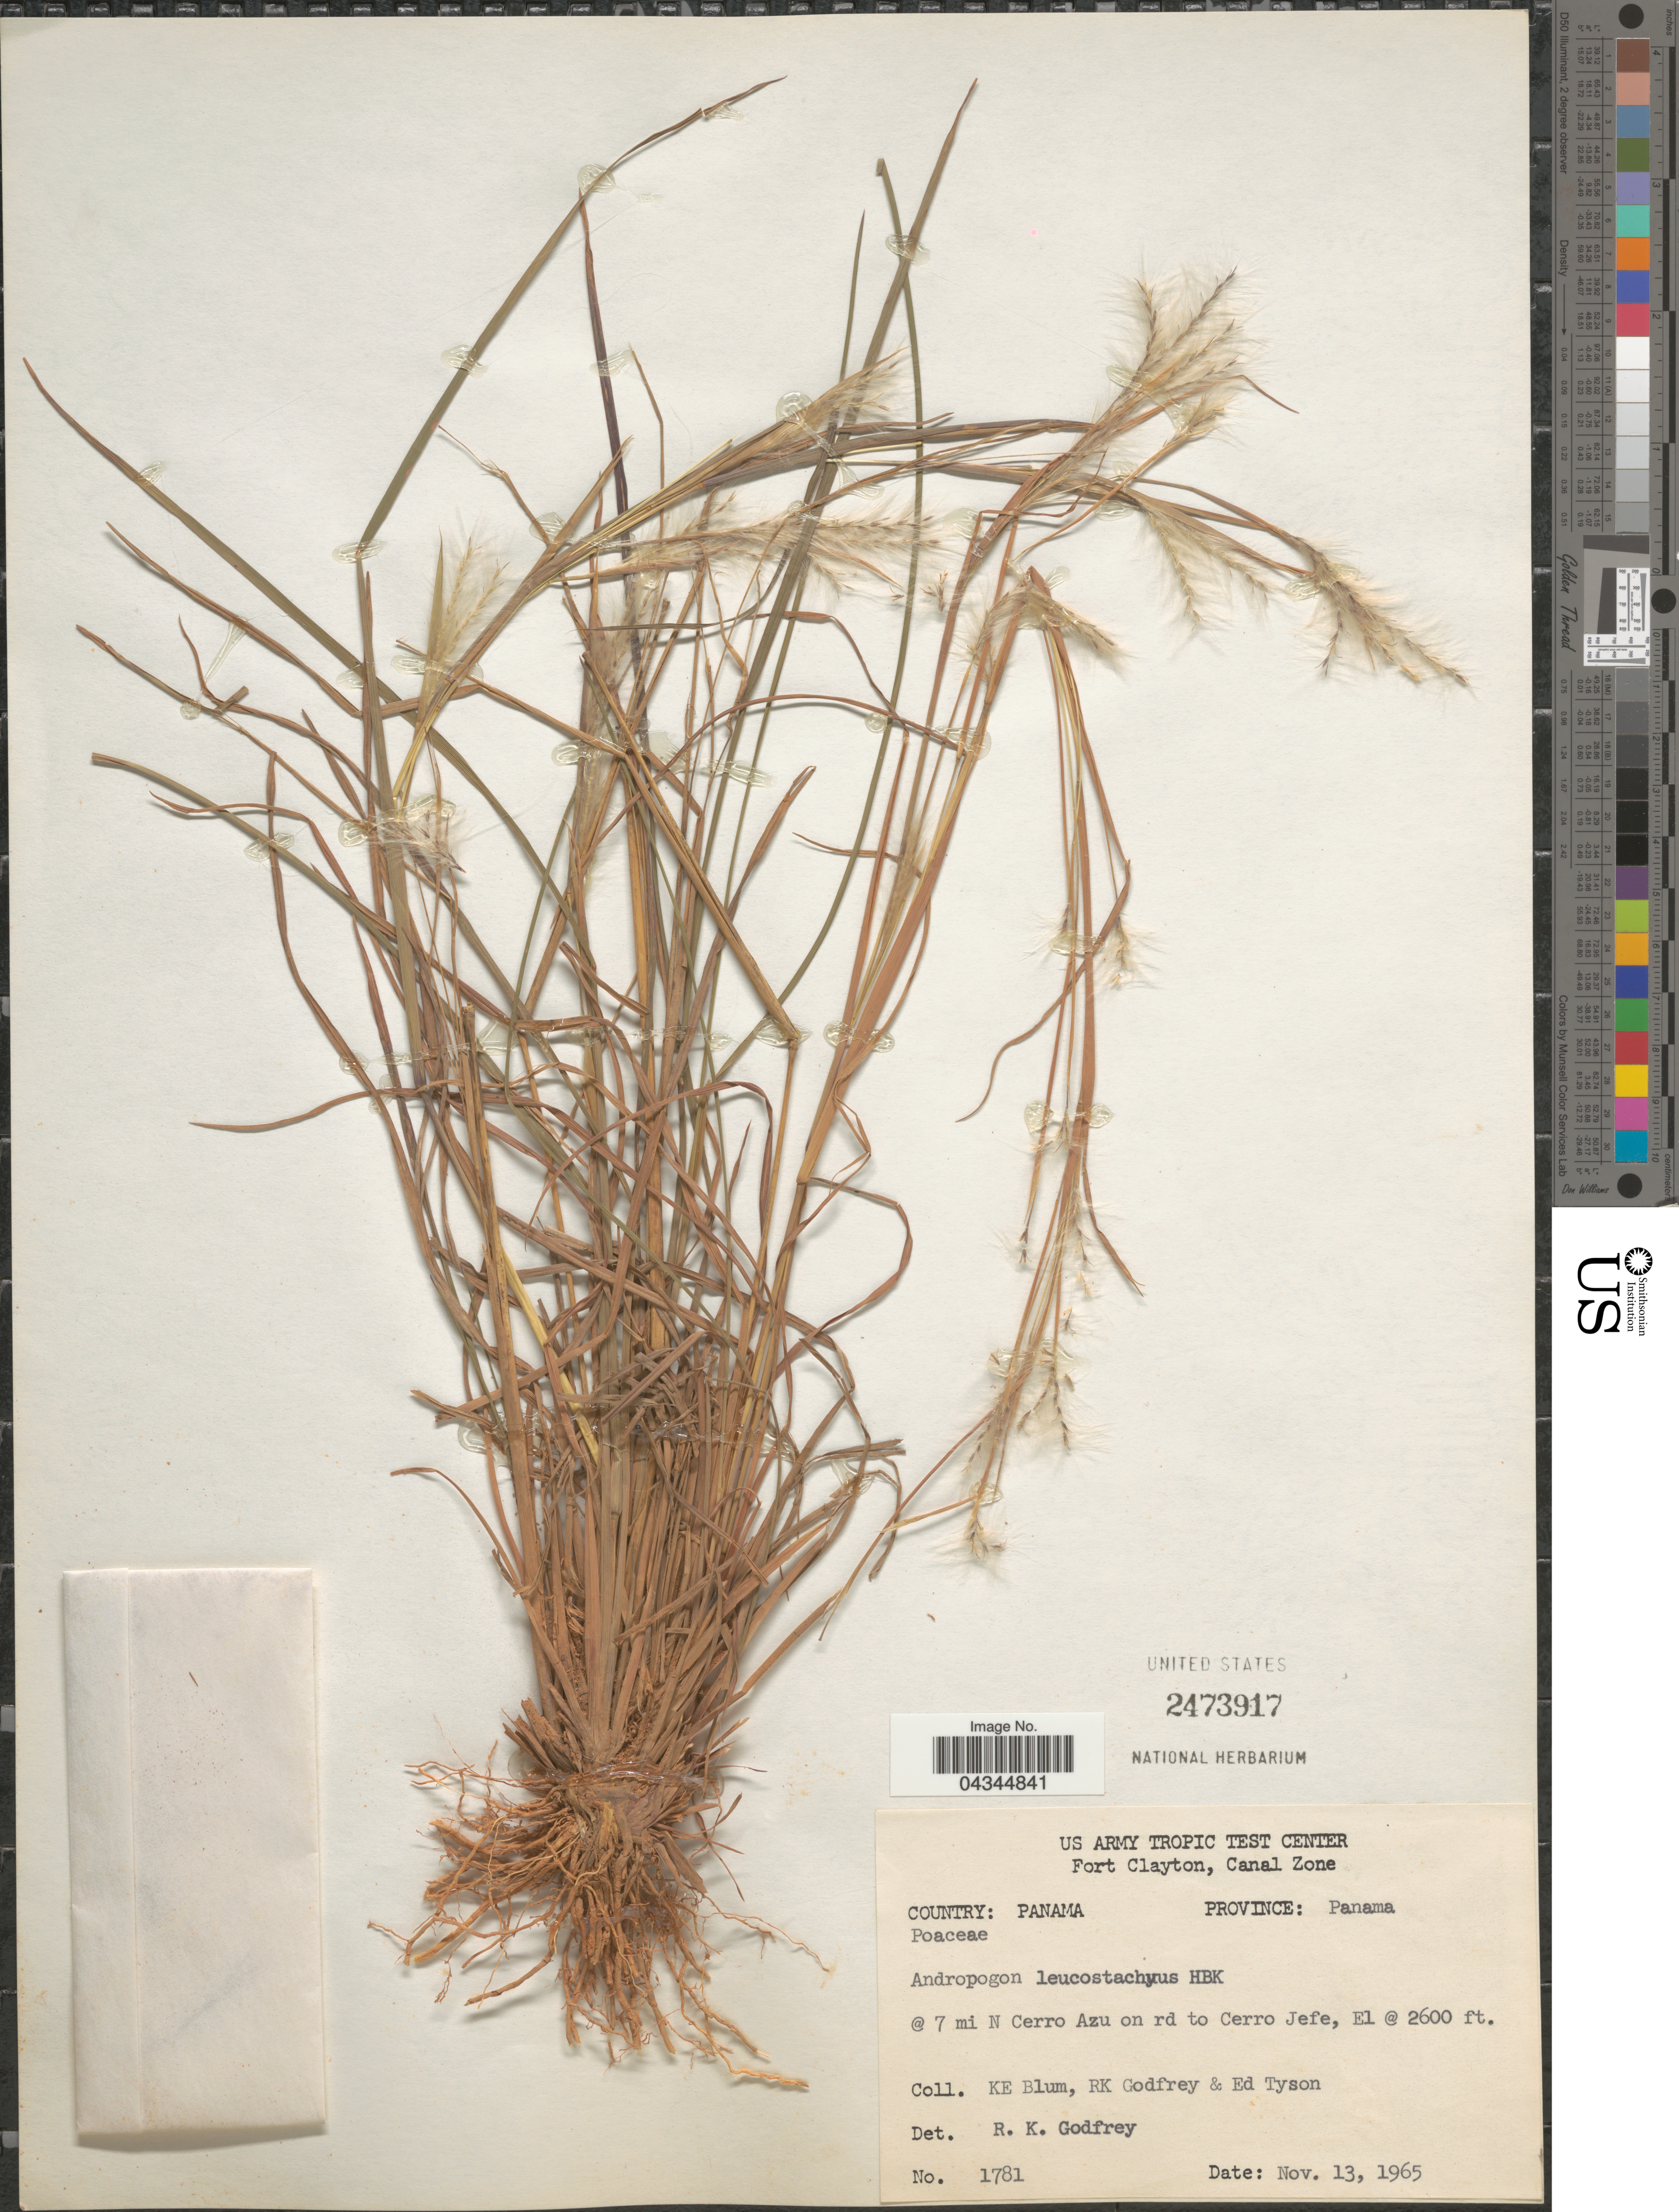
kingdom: Plantae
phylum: Tracheophyta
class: Liliopsida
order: Poales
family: Poaceae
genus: Andropogon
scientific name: Andropogon leucostachyus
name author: Kunth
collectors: K. E. Blum, R. K. Godfrey & E. Tyson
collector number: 1781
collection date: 1965-11-13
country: Panama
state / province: Panamá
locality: US Army Tropic Test Center. Fort Clayton, Canal Zone. @ 7 mi N Cerro Azu on rd to Cerro Jefe.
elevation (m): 792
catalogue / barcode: US 2473917